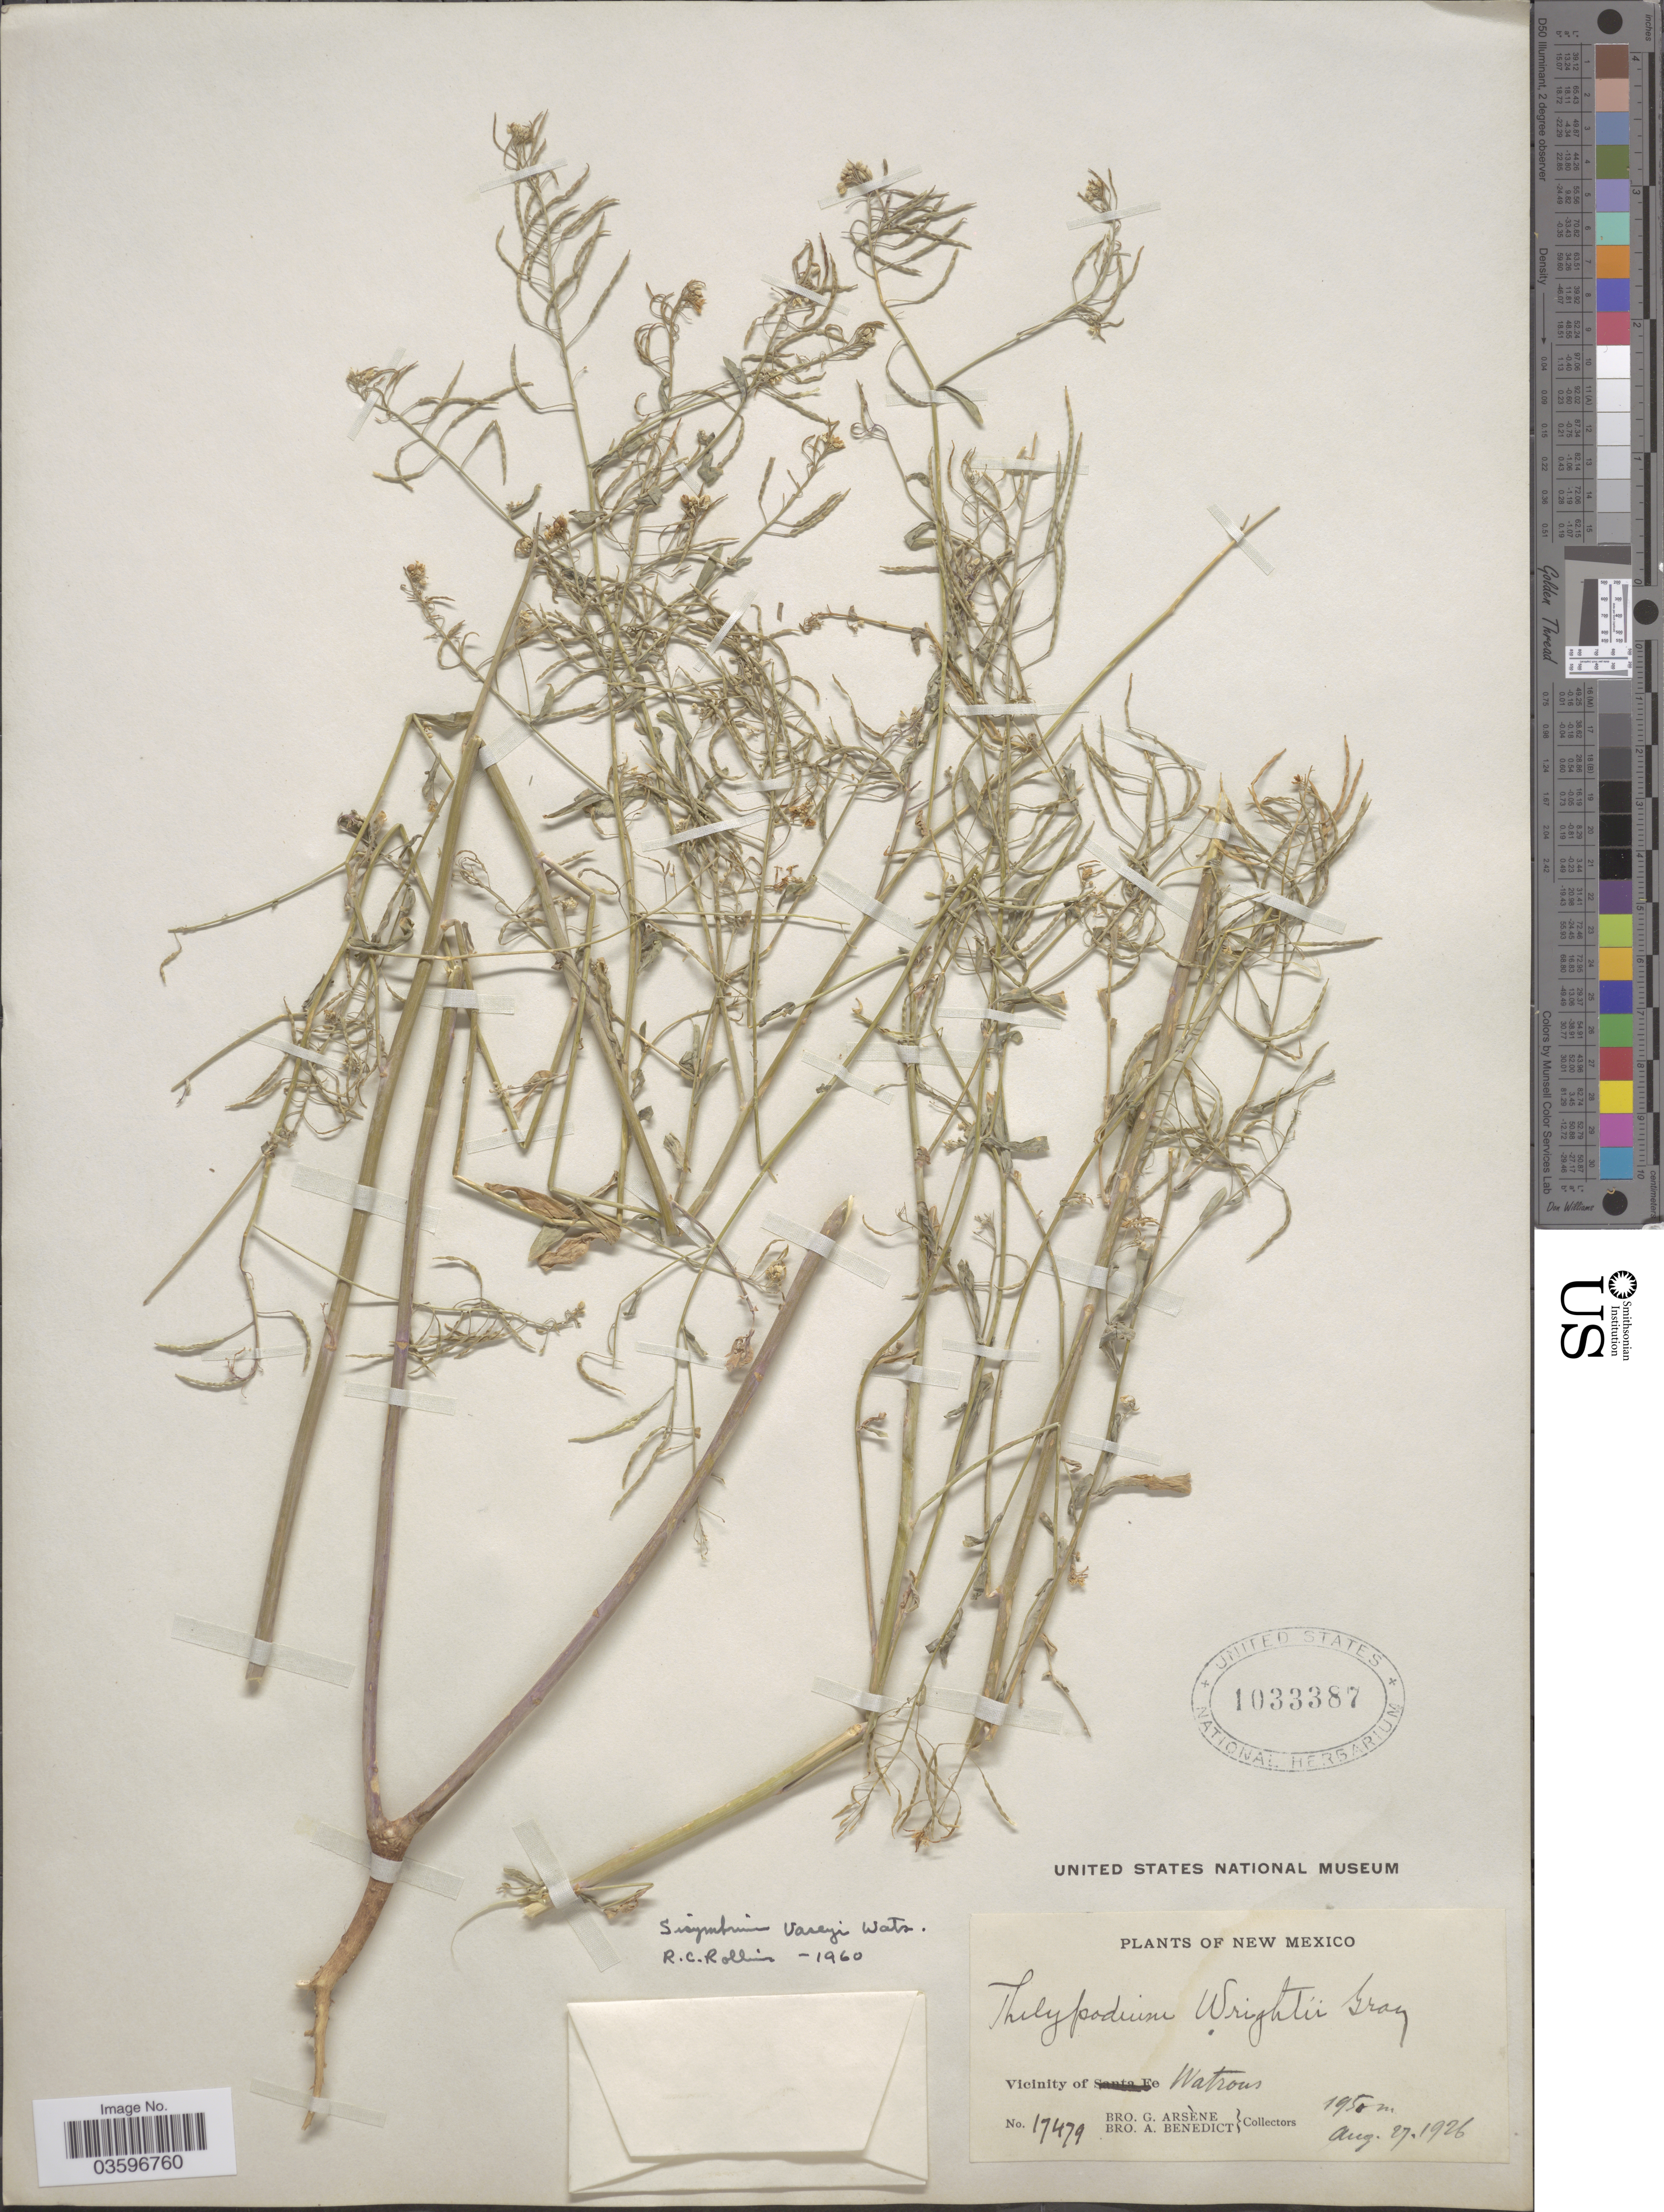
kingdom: Plantae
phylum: Tracheophyta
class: Magnoliopsida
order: Brassicales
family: Brassicaceae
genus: Thelypodiopsis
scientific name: Thelypodiopsis vaseyi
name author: (S. Watson ex B.L. Rob.) Rollins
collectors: Bro. G. Arsène & Bro. A. Benedict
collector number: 17479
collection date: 1926-08-27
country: United States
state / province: New Mexico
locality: Vicinity of Watrons.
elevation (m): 1950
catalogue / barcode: US 1033387